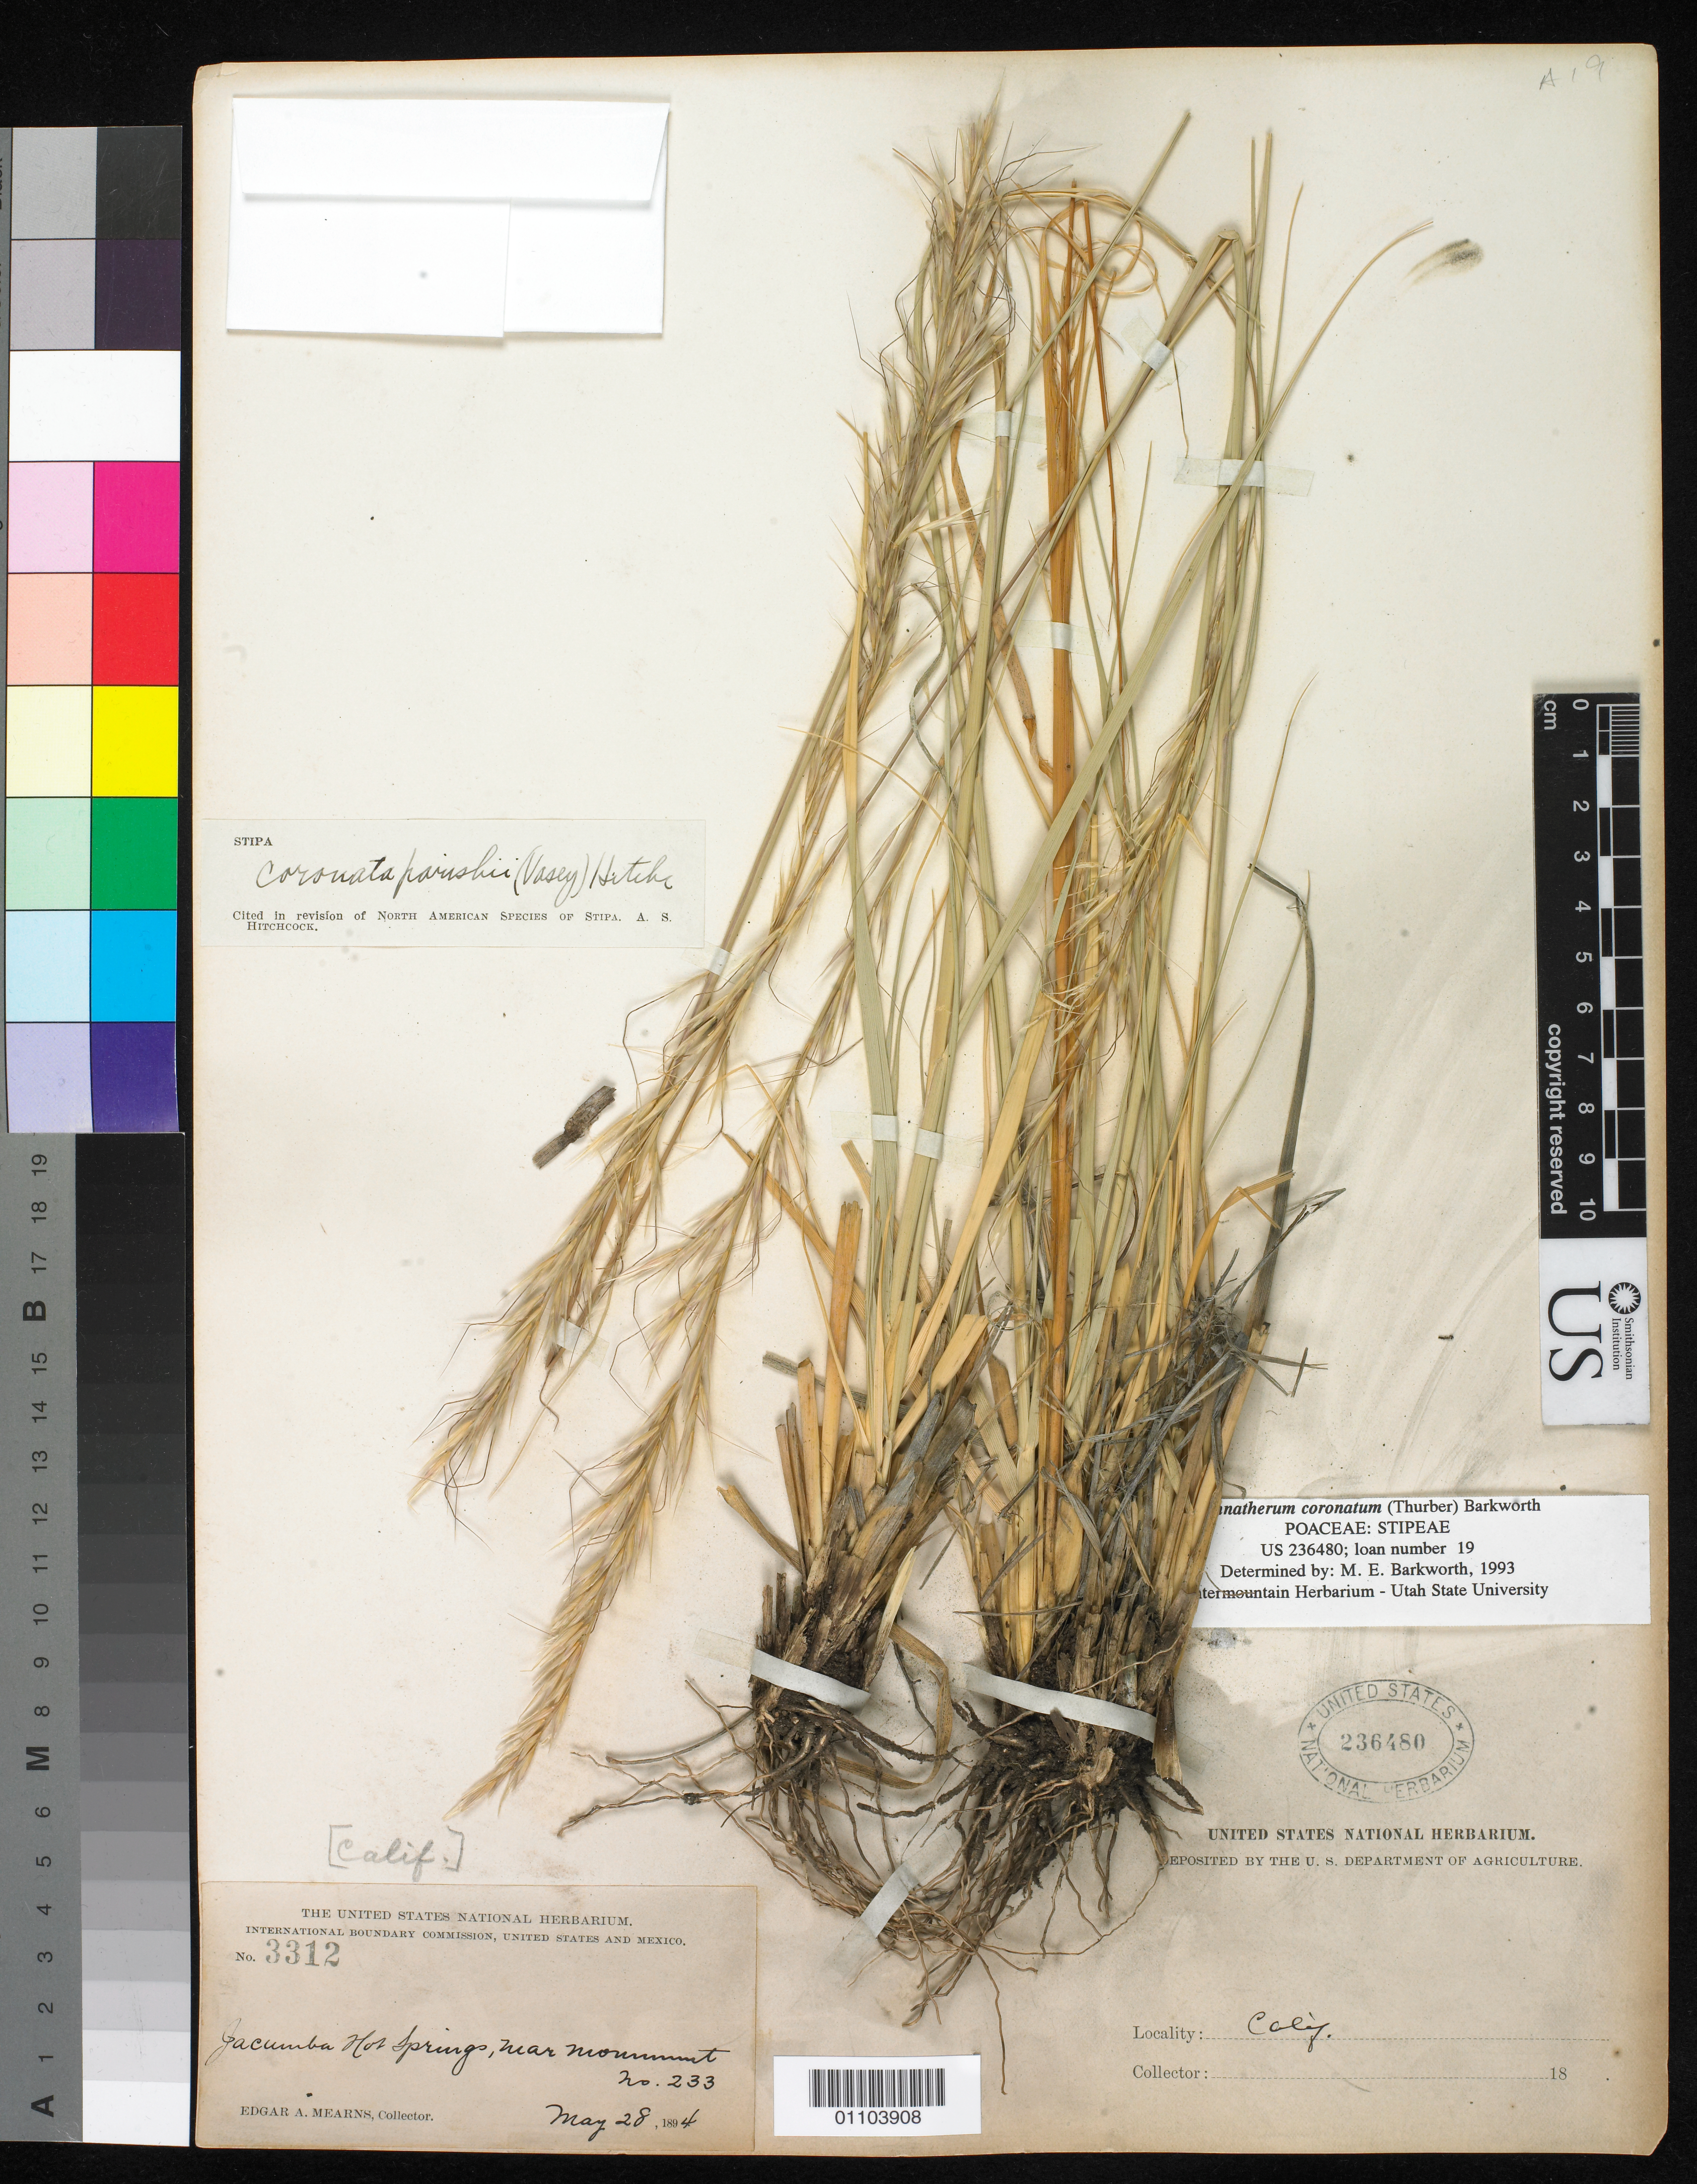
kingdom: Plantae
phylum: Tracheophyta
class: Liliopsida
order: Poales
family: Poaceae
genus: Eriocoma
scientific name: Eriocoma parishii ined.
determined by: Poaceae Reorganization Project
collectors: E. A. Mearns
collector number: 3312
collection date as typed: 28 May 1894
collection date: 1894-05-28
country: United States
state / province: California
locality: Jacumba Hot Springs, near monument no. 233.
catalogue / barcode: US 236480